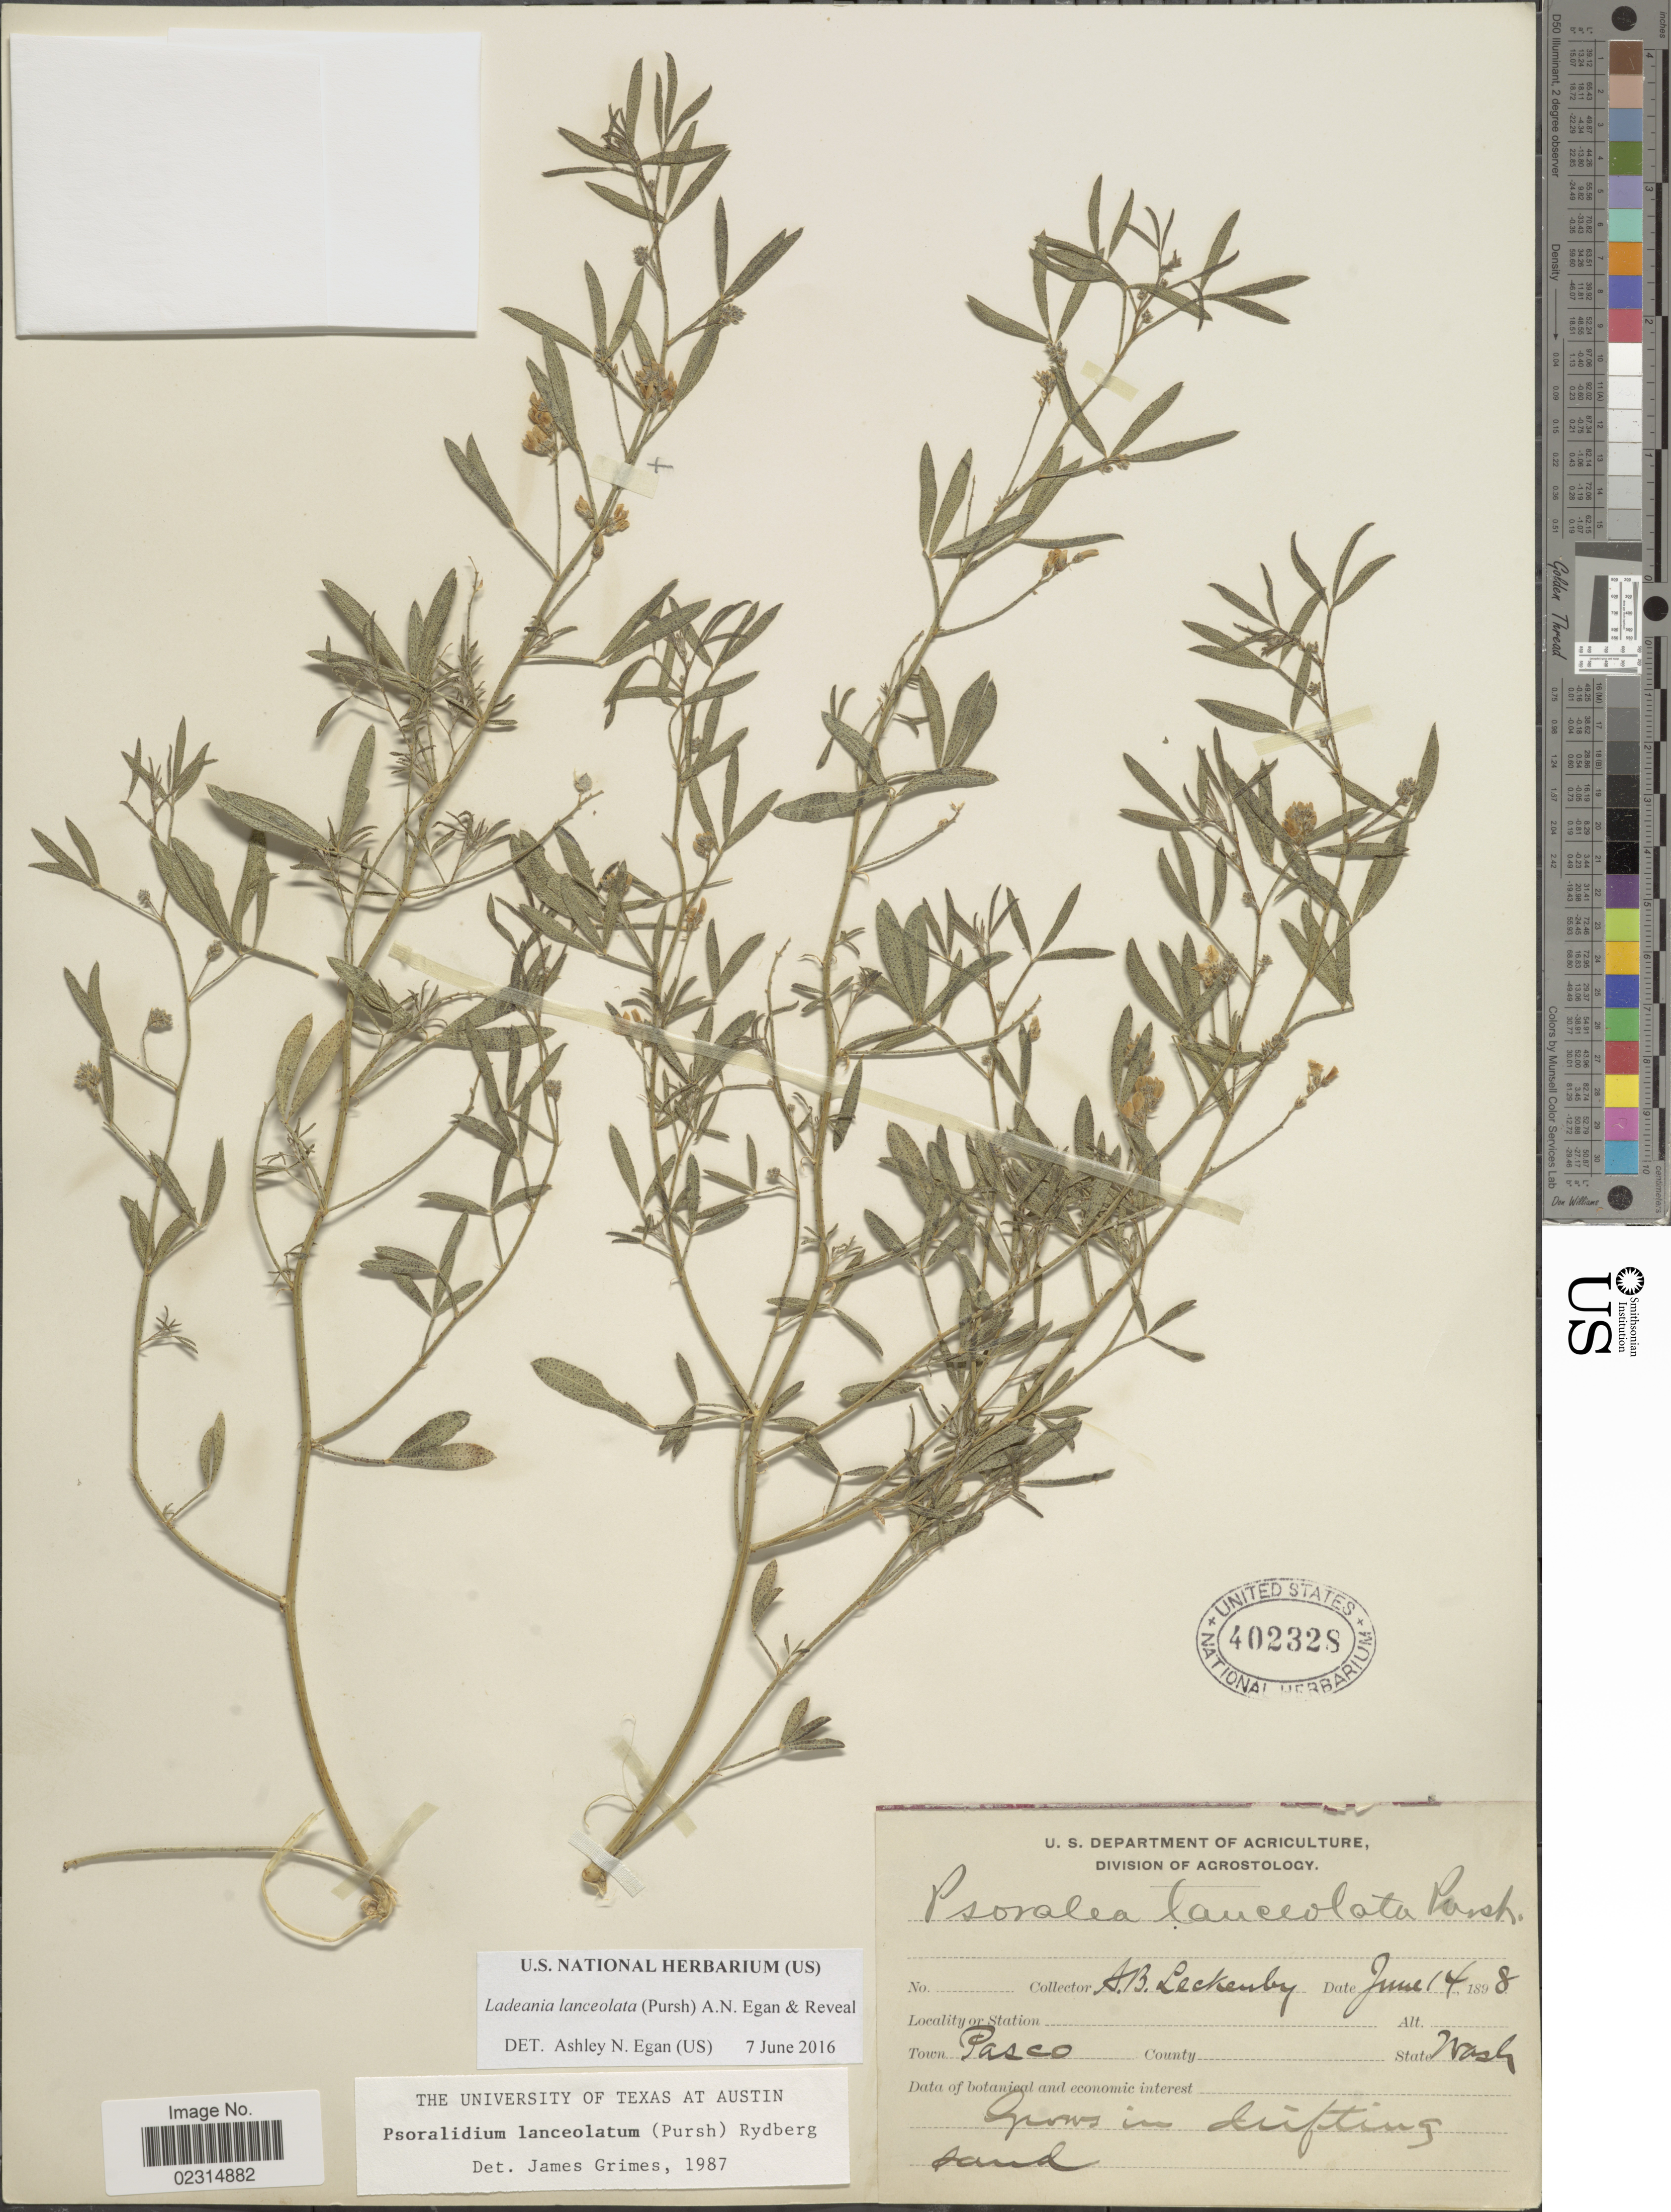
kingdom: Plantae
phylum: Tracheophyta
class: Magnoliopsida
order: Fabales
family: Fabaceae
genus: Ladeania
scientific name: Ladeania lanceolata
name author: (Pursh) A.N. Egan & Reveal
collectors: A. Leckenby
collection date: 1898-06-14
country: United States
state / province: Washington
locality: Pasco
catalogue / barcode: US 402328